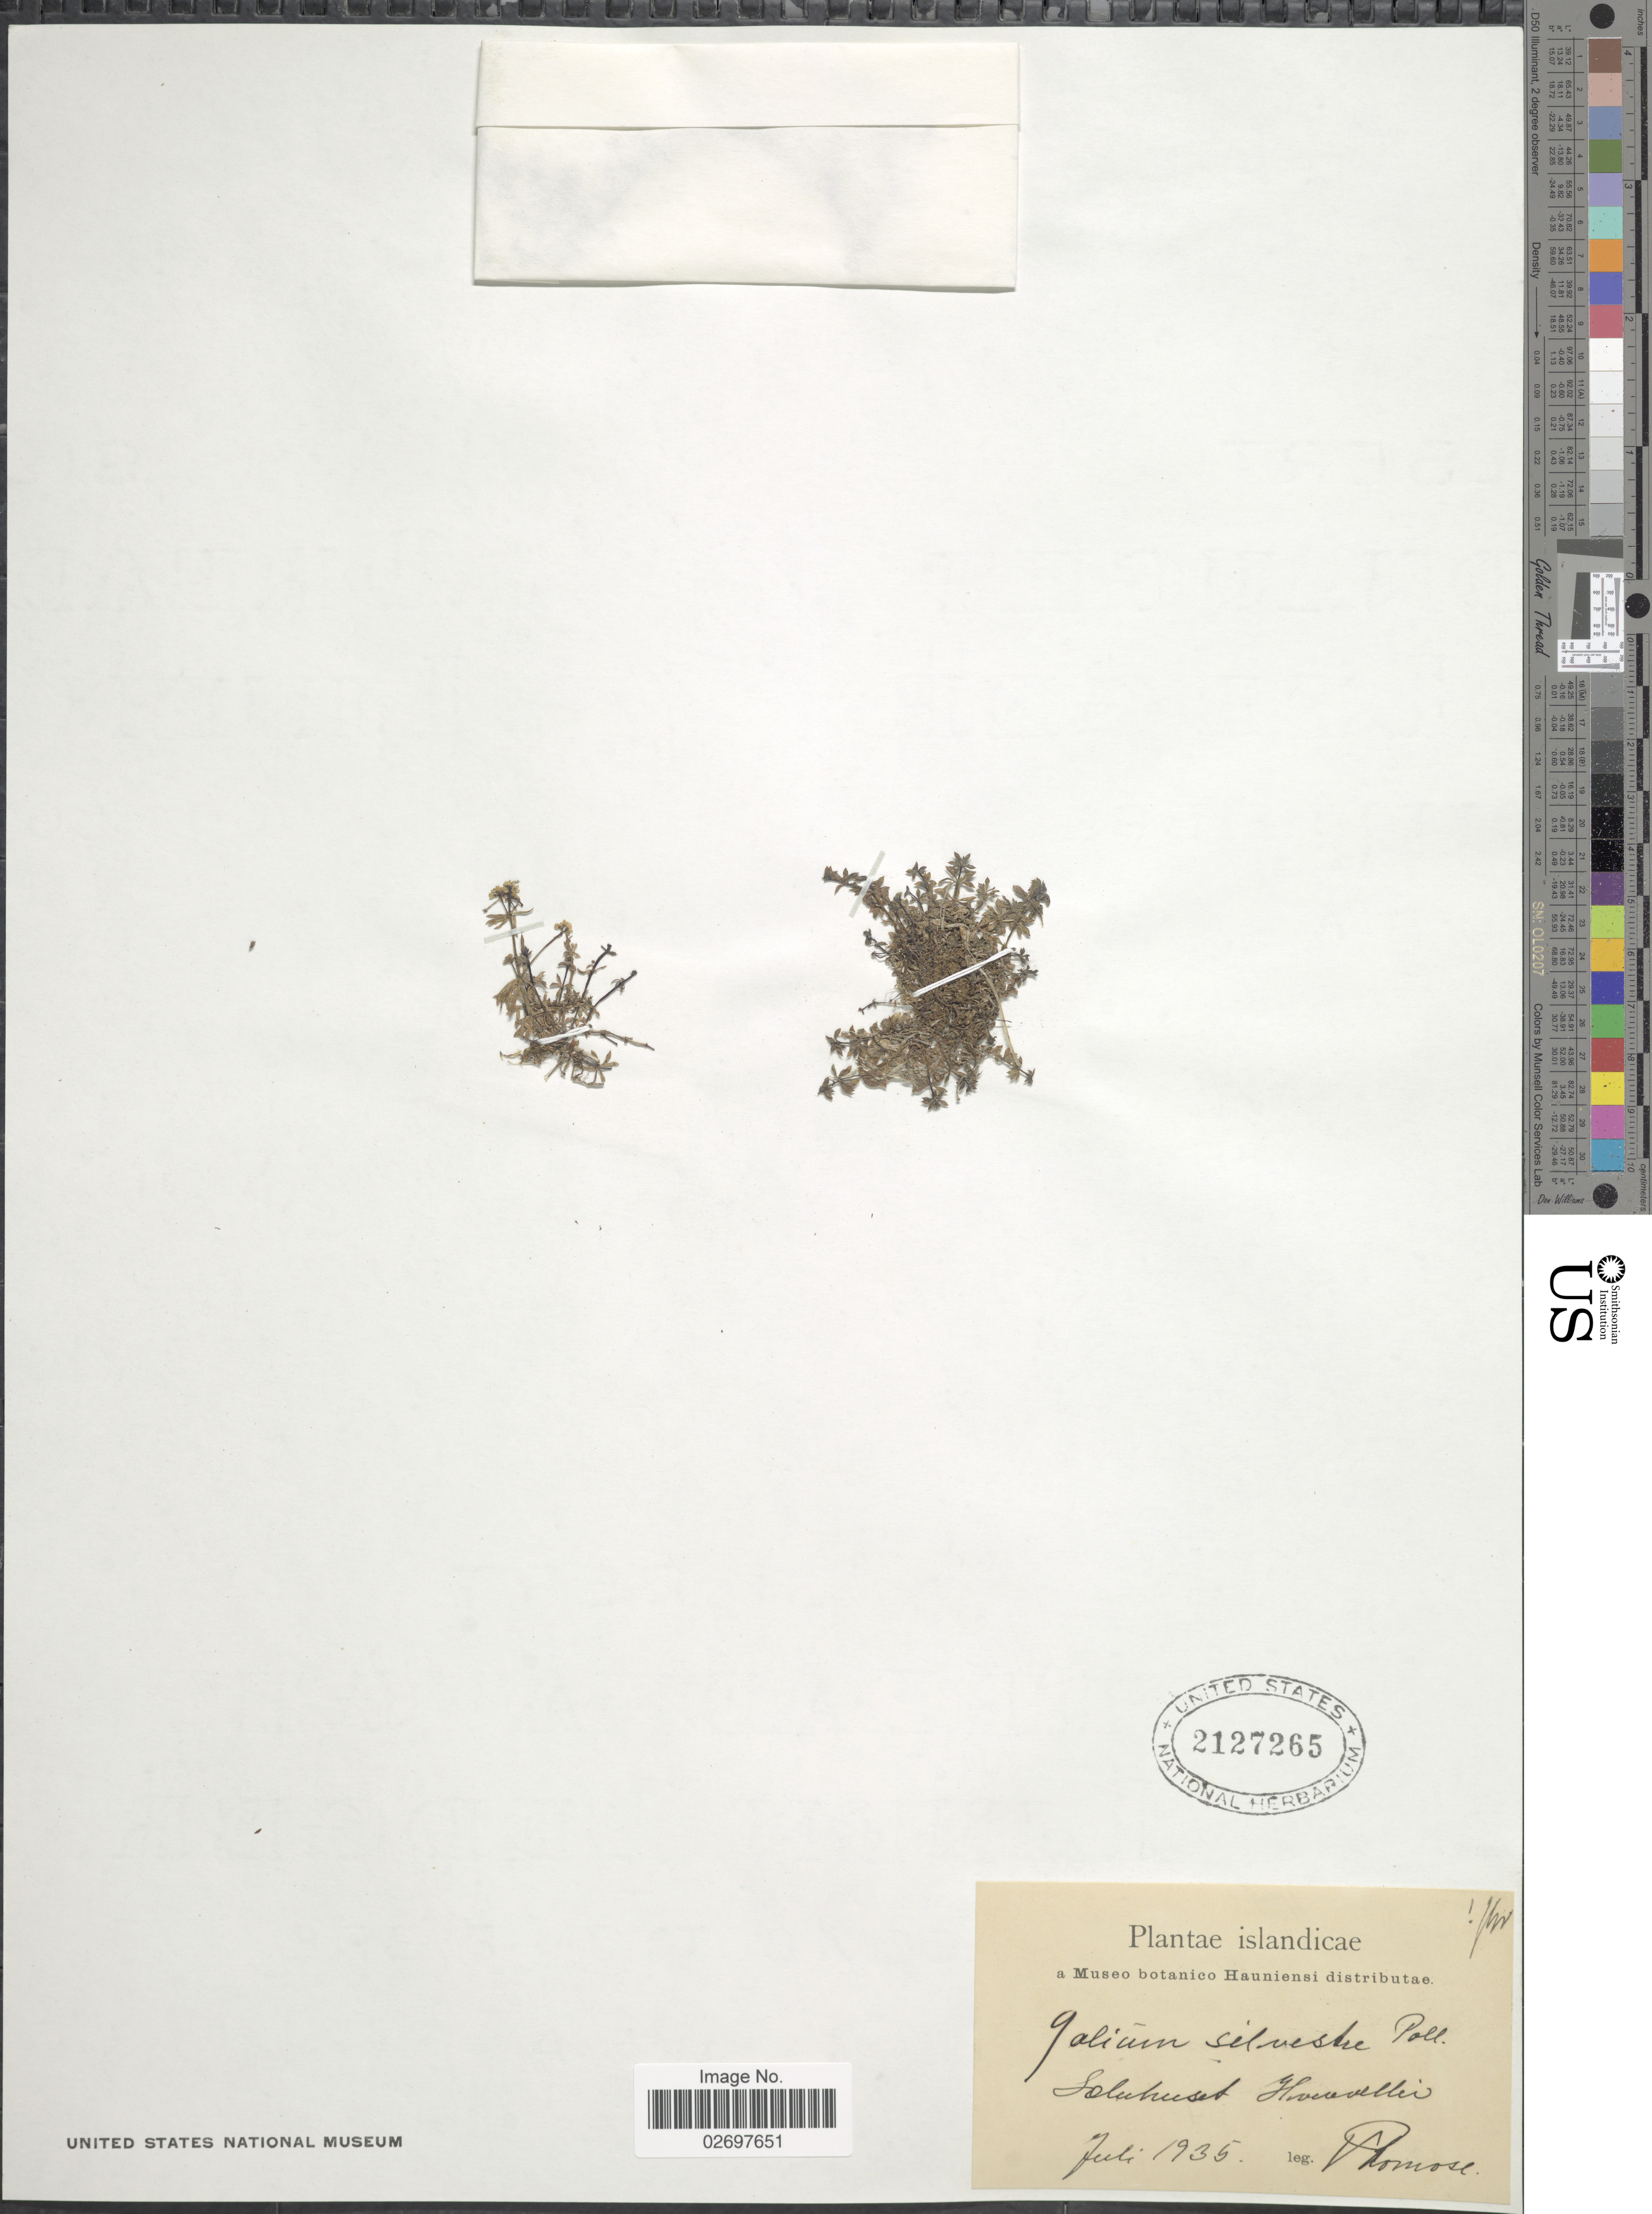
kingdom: Plantae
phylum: Tracheophyta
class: Magnoliopsida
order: Gentianales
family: Rubiaceae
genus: Galium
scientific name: Galium sylvestre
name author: Scop.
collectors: V. Romose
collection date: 1935-07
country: Iceland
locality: Islandicae, Saeluhuset Houwallen [interpreted]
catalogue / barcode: US 2127265